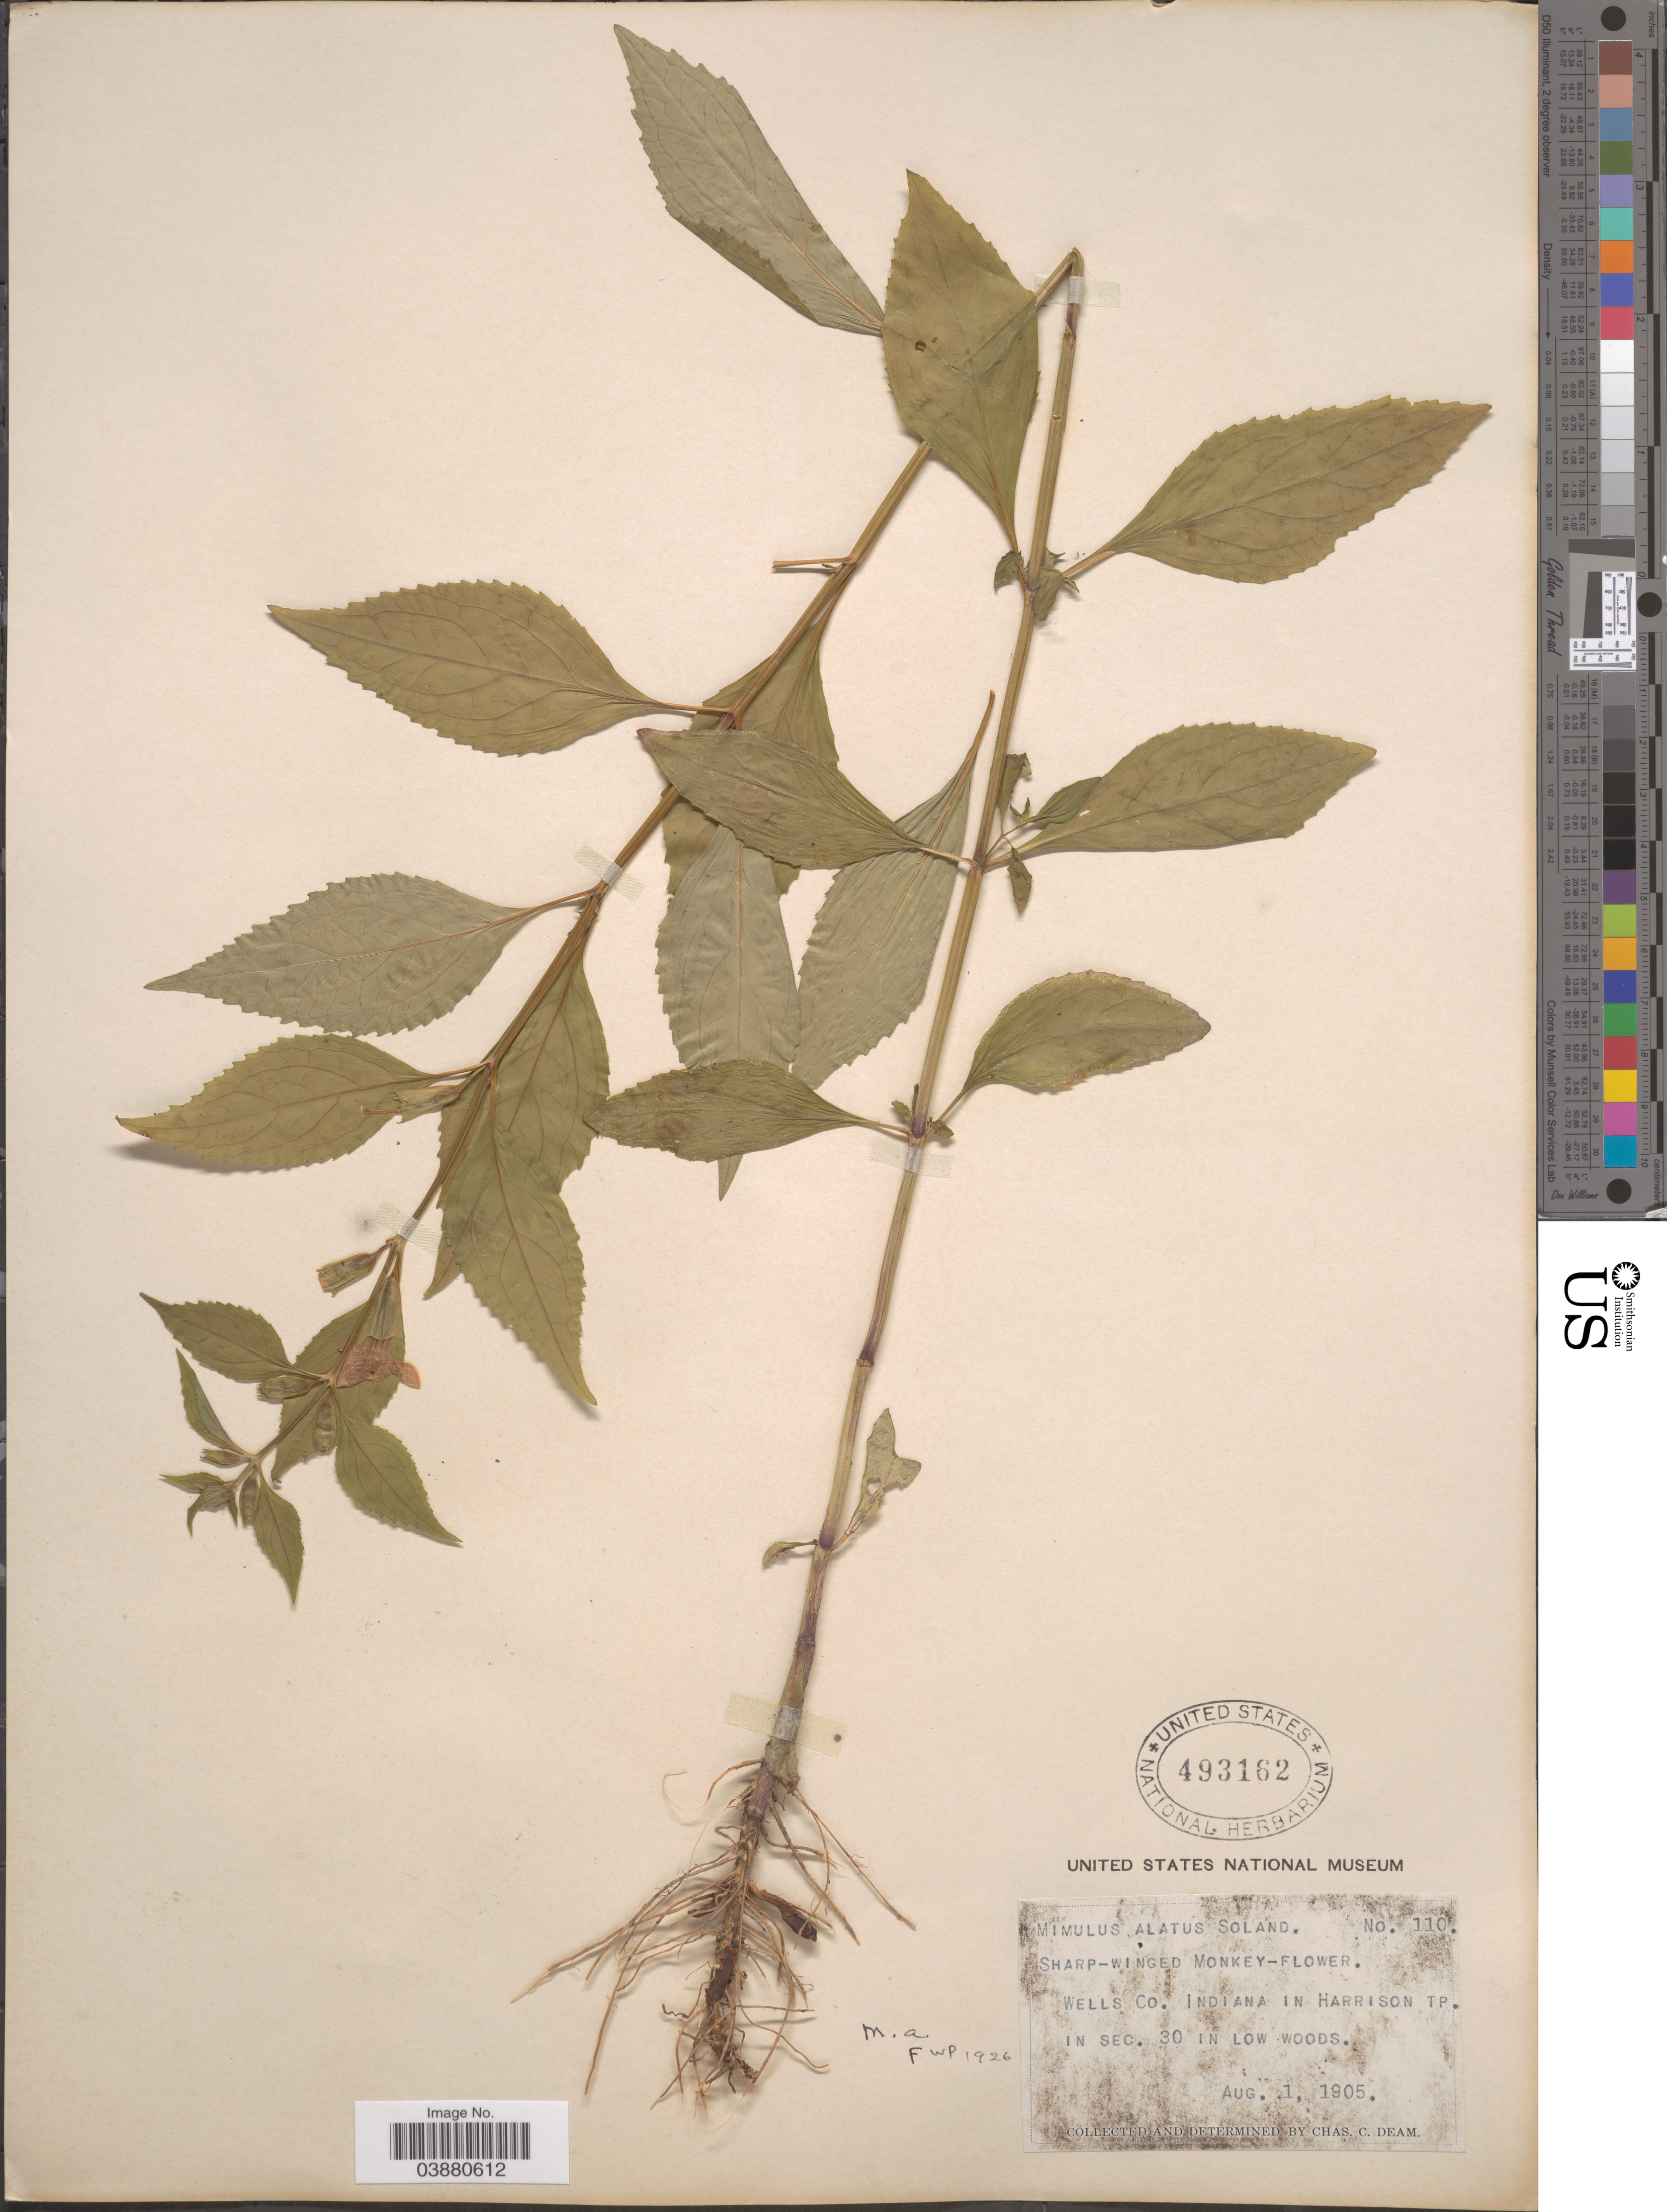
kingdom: Plantae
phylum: Tracheophyta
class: Magnoliopsida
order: Lamiales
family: Phrymaceae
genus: Mimulus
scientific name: Mimulus alatus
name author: Aiton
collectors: C. C. Deam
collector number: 110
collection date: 1905-08-01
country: United States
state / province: Indiana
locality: Wells Co. Indiana in Harrison Tp. in sec. 30.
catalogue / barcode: US 493162